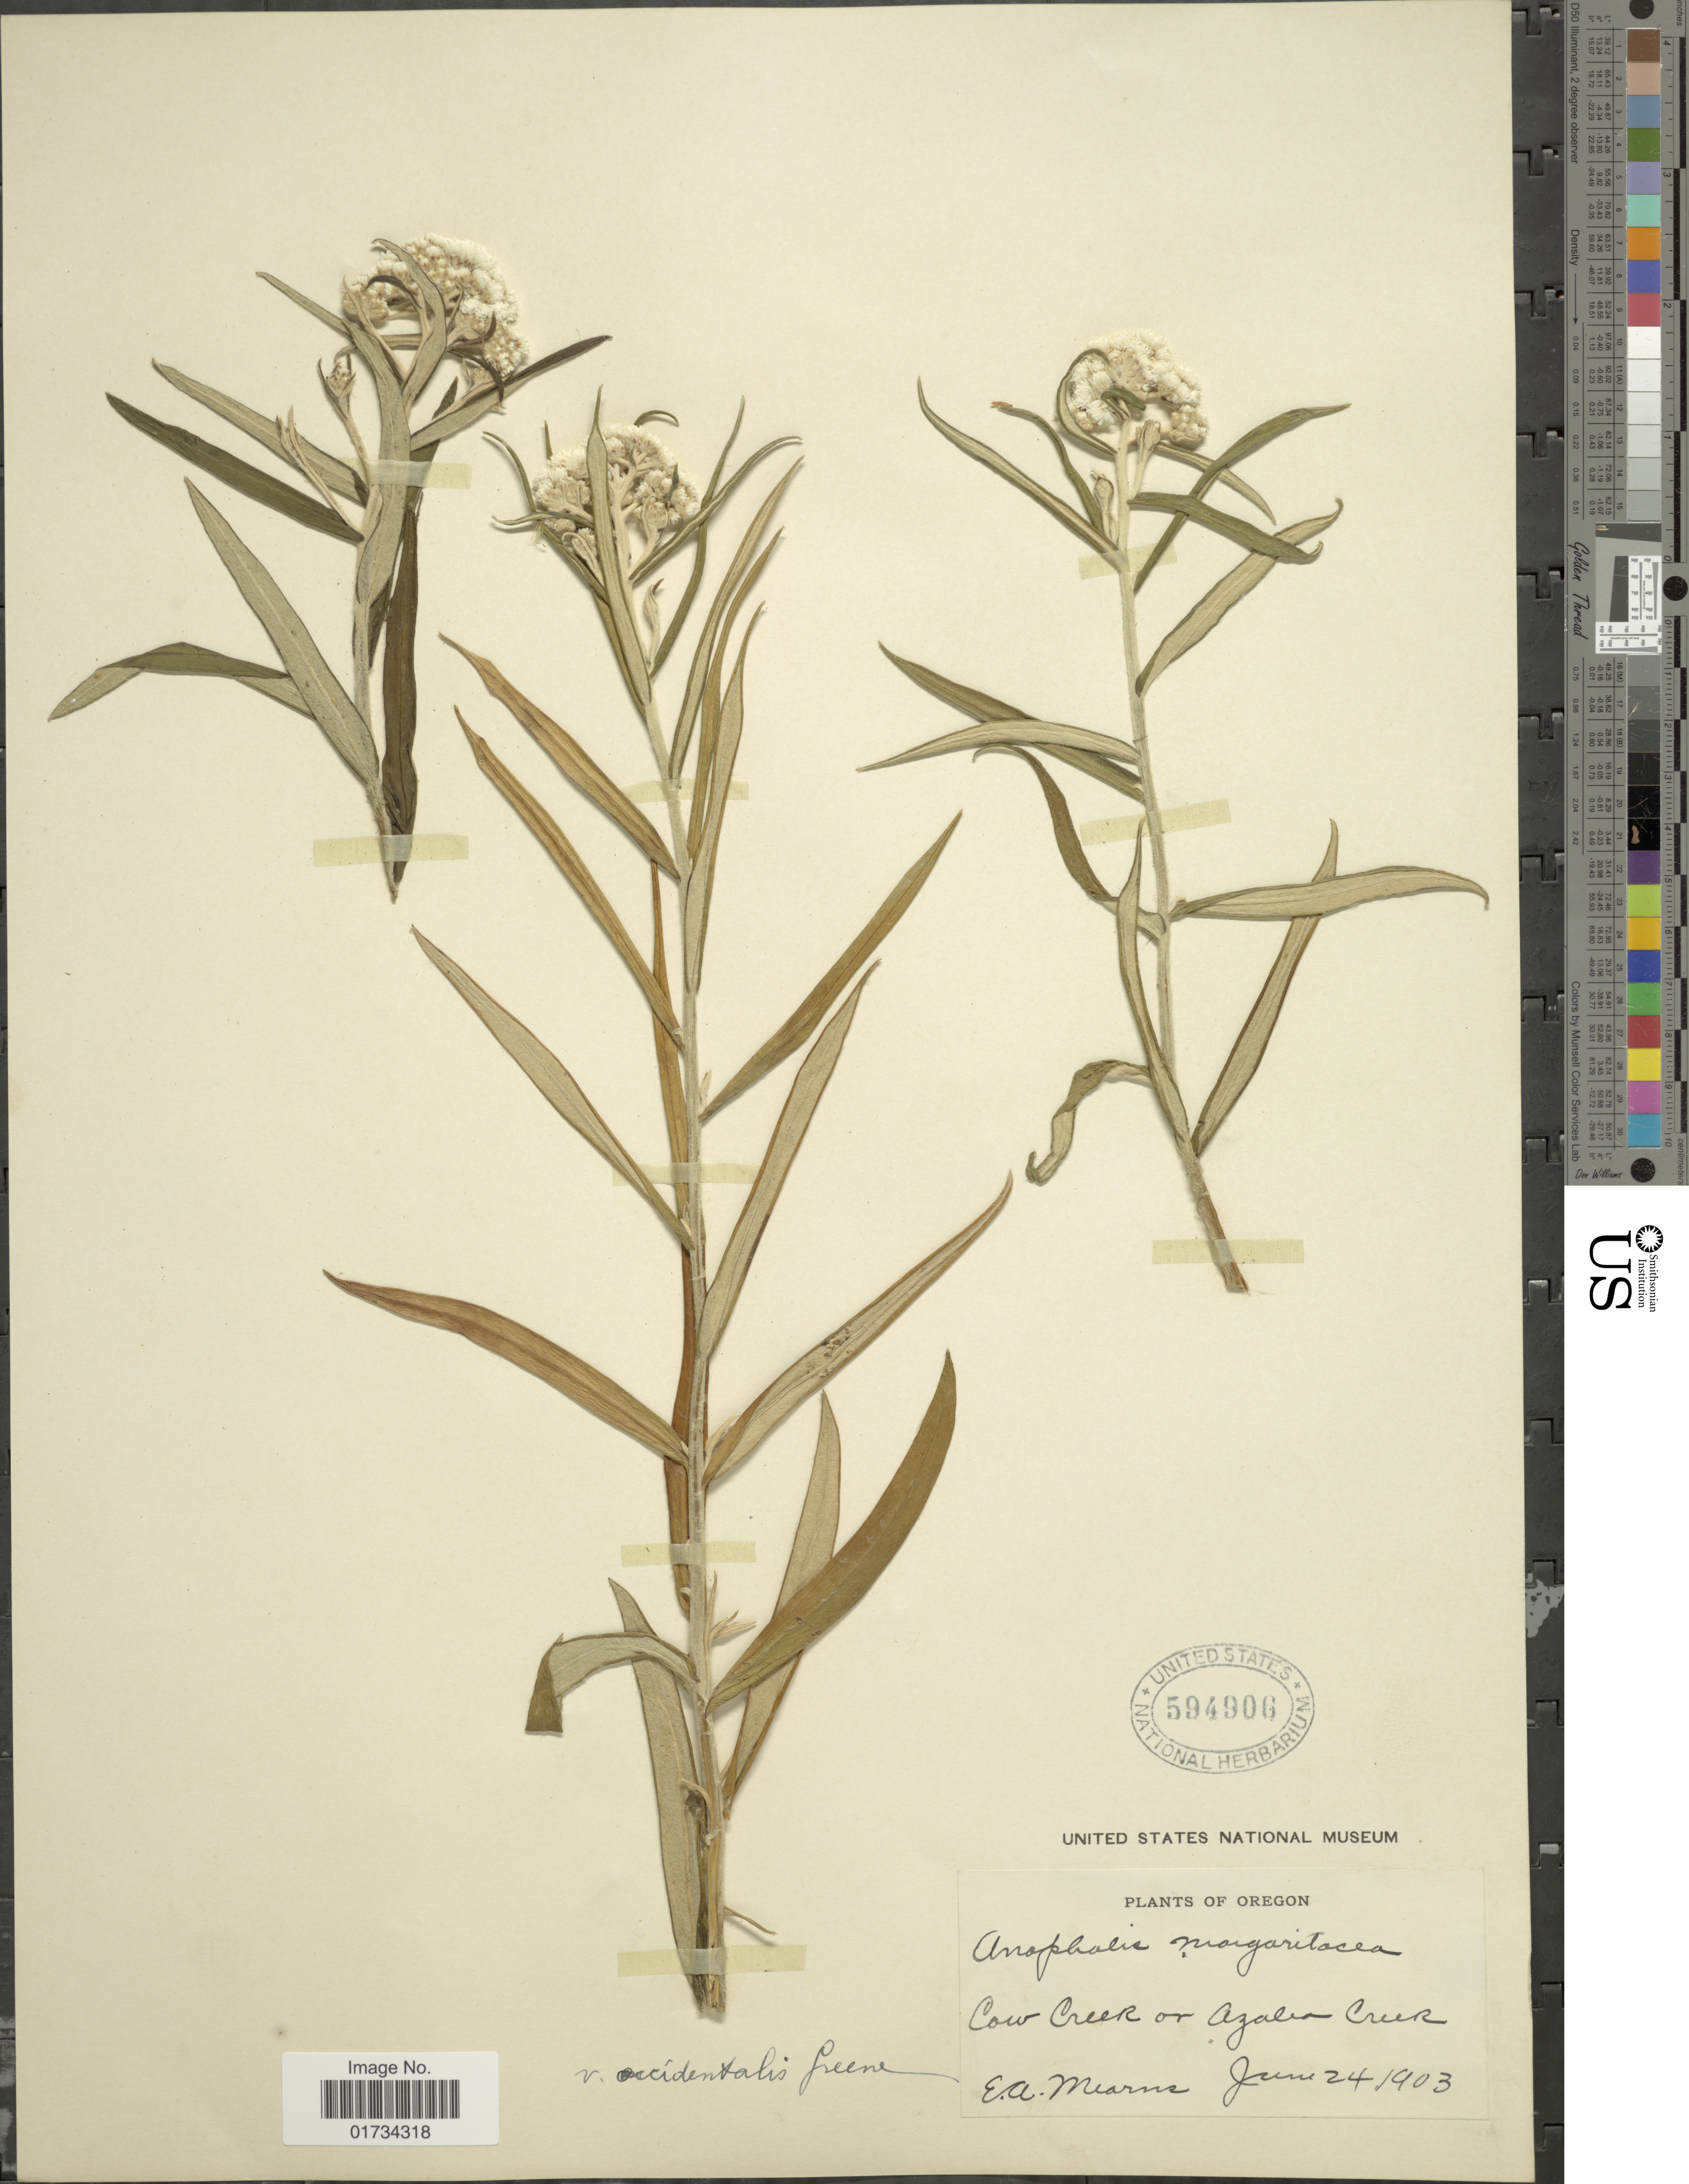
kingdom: Plantae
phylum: Tracheophyta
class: Magnoliopsida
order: Asterales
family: Asteraceae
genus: Anaphalis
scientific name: Anaphalis margaritacea var. occidentalis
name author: Greene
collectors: E. A. Mearns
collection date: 1903-06-24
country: United States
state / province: Oregon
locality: Cow Creek or Azalea Creek.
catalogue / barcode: US 594906